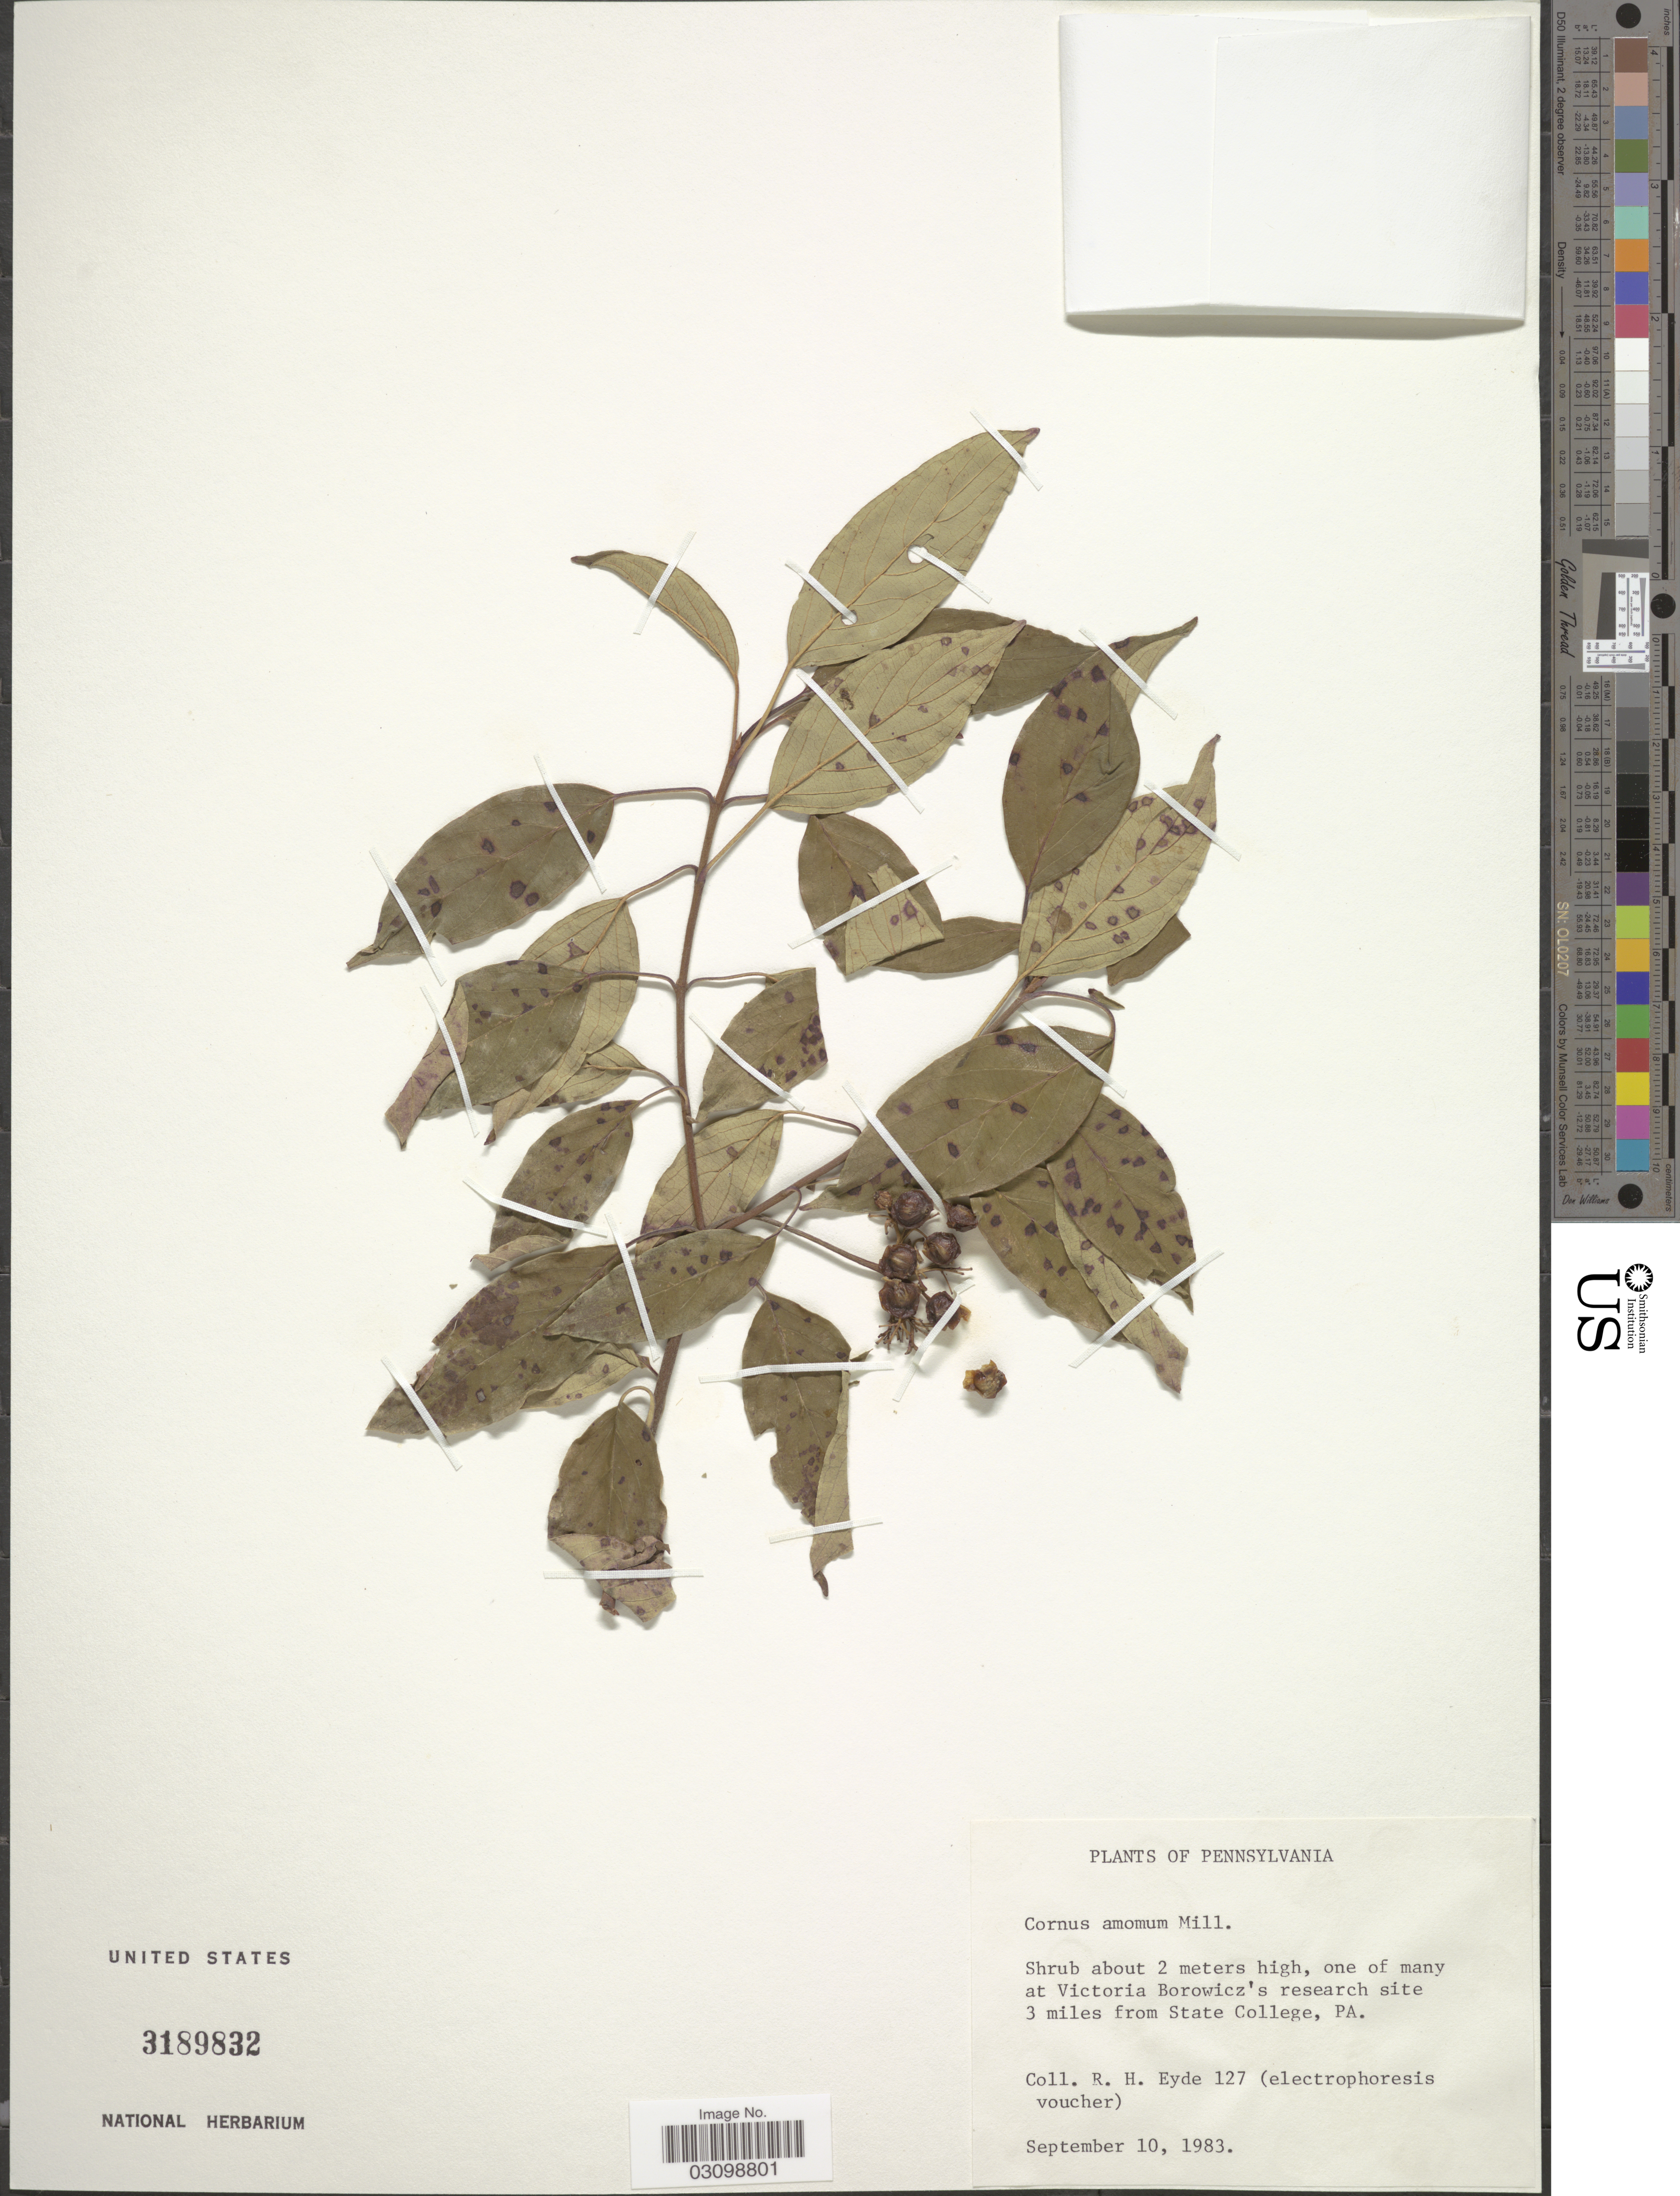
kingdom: Plantae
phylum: Tracheophyta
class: Magnoliopsida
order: Cornales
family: Cornaceae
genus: Cornus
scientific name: Cornus amomum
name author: Mill.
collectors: R. H. Eyde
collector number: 127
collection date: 1983-09-10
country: United States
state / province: Pennsylvania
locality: One of many at Victoria Borowicz's research site 3 miles from State College.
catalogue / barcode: US 3189832